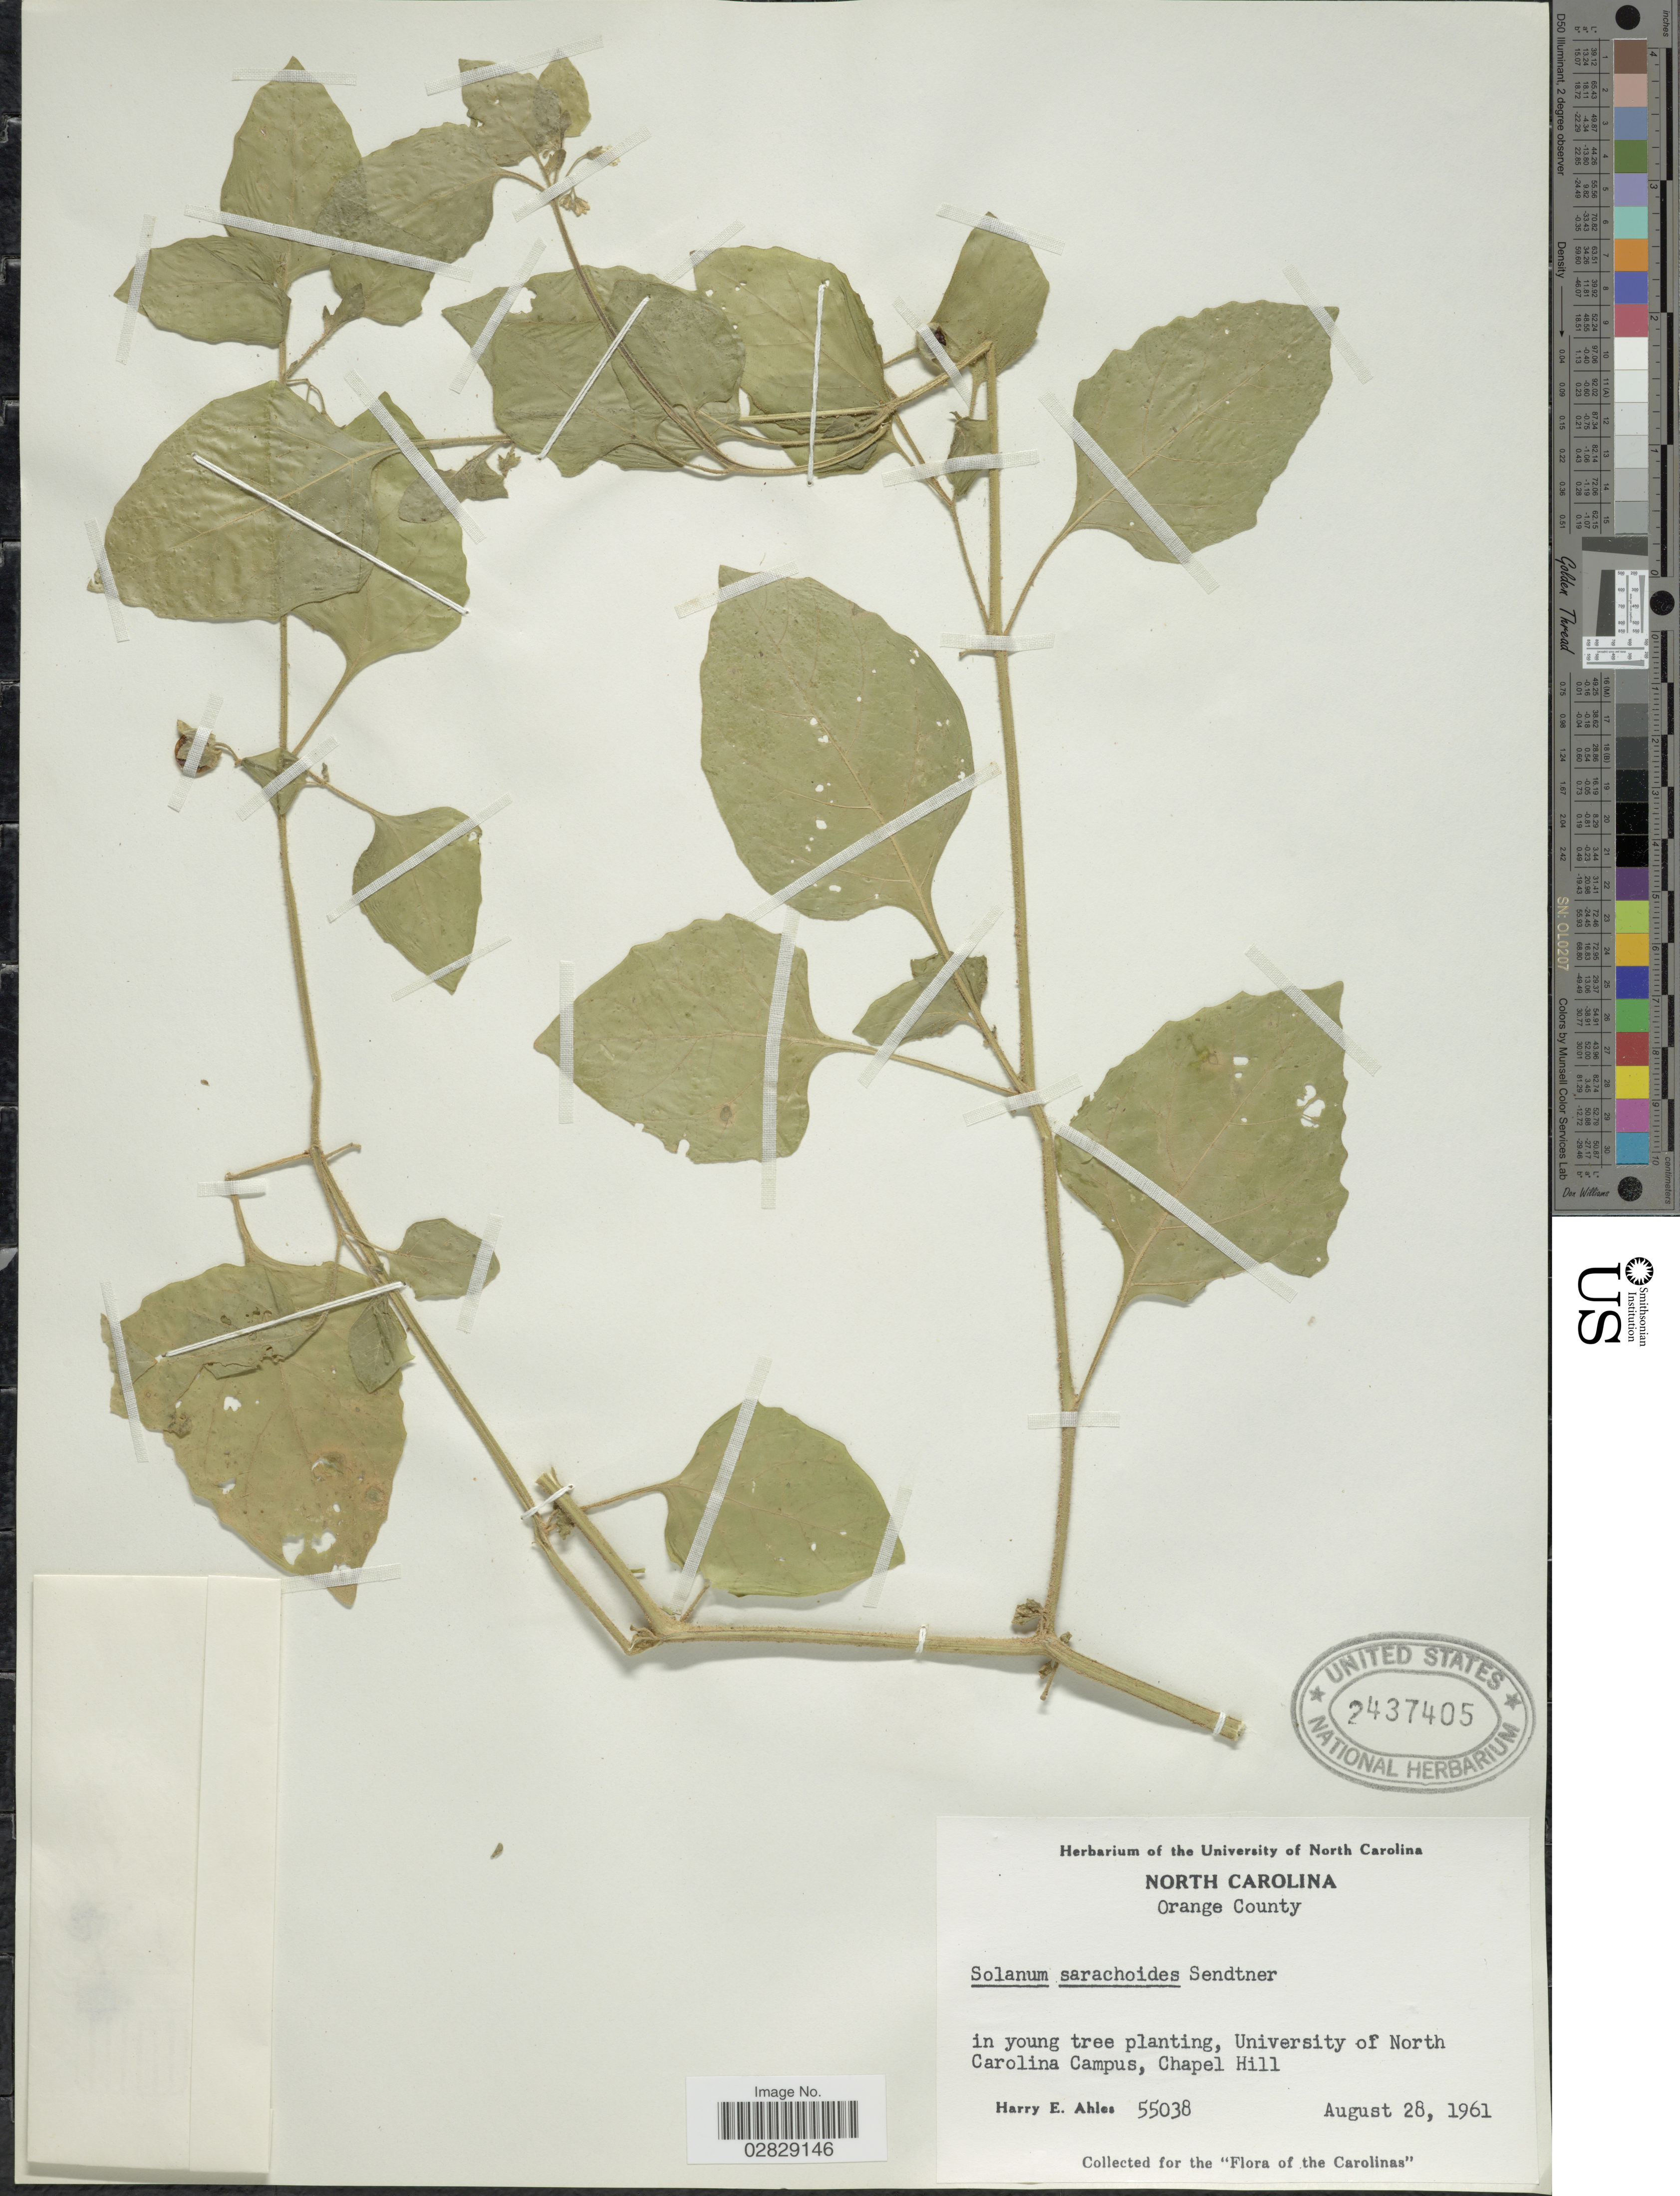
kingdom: Plantae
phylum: Tracheophyta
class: Magnoliopsida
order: Solanales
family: Solanaceae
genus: Solanum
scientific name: Solanum sarachoides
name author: Sendt.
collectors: H. E. Ahles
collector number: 55038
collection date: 1961-08-28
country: United States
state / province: North Carolina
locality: Orange County. In young tree planting, University of North Carolina Campus, Chapel Hill.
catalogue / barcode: US 2437405